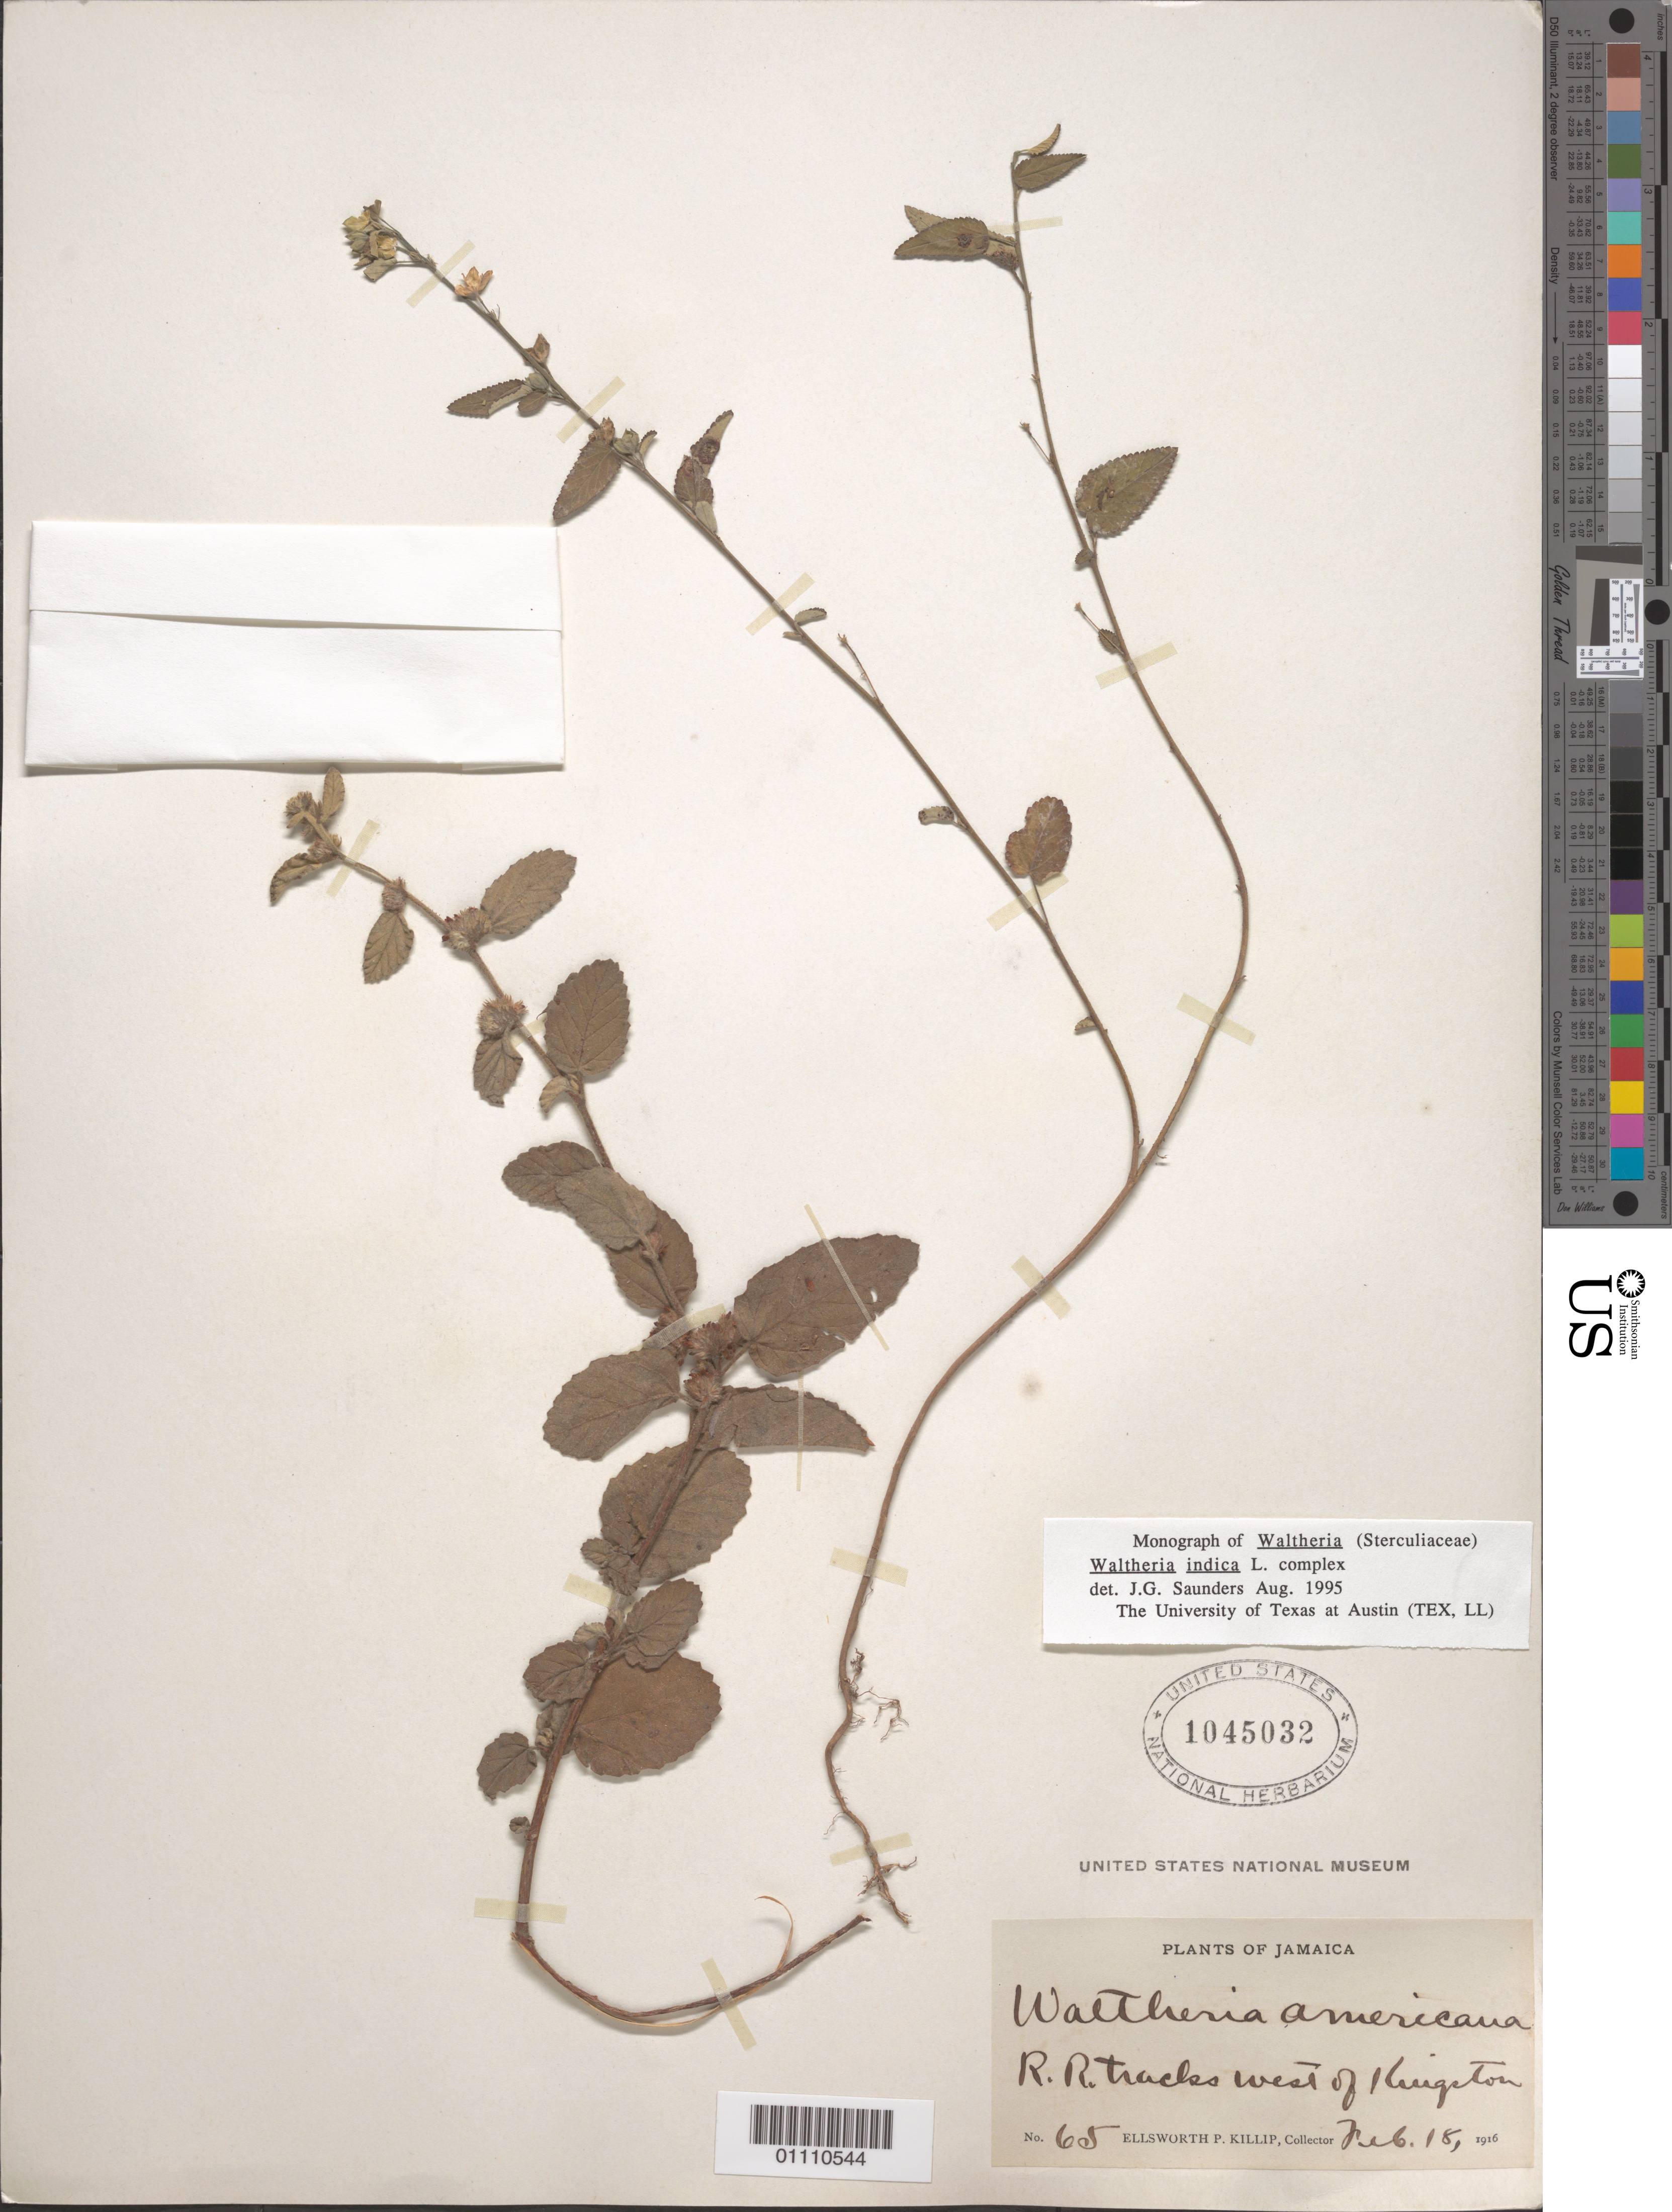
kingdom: Plantae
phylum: Tracheophyta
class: Magnoliopsida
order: Malvales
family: Malvaceae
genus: Waltheria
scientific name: Waltheria indica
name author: L.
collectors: E. P. Killip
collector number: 65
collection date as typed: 18 Feb 1916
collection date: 1916-02-18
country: Jamaica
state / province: Saint Catherine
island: Jamaica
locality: R.R. tracks W of Kingston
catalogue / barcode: US 1045032